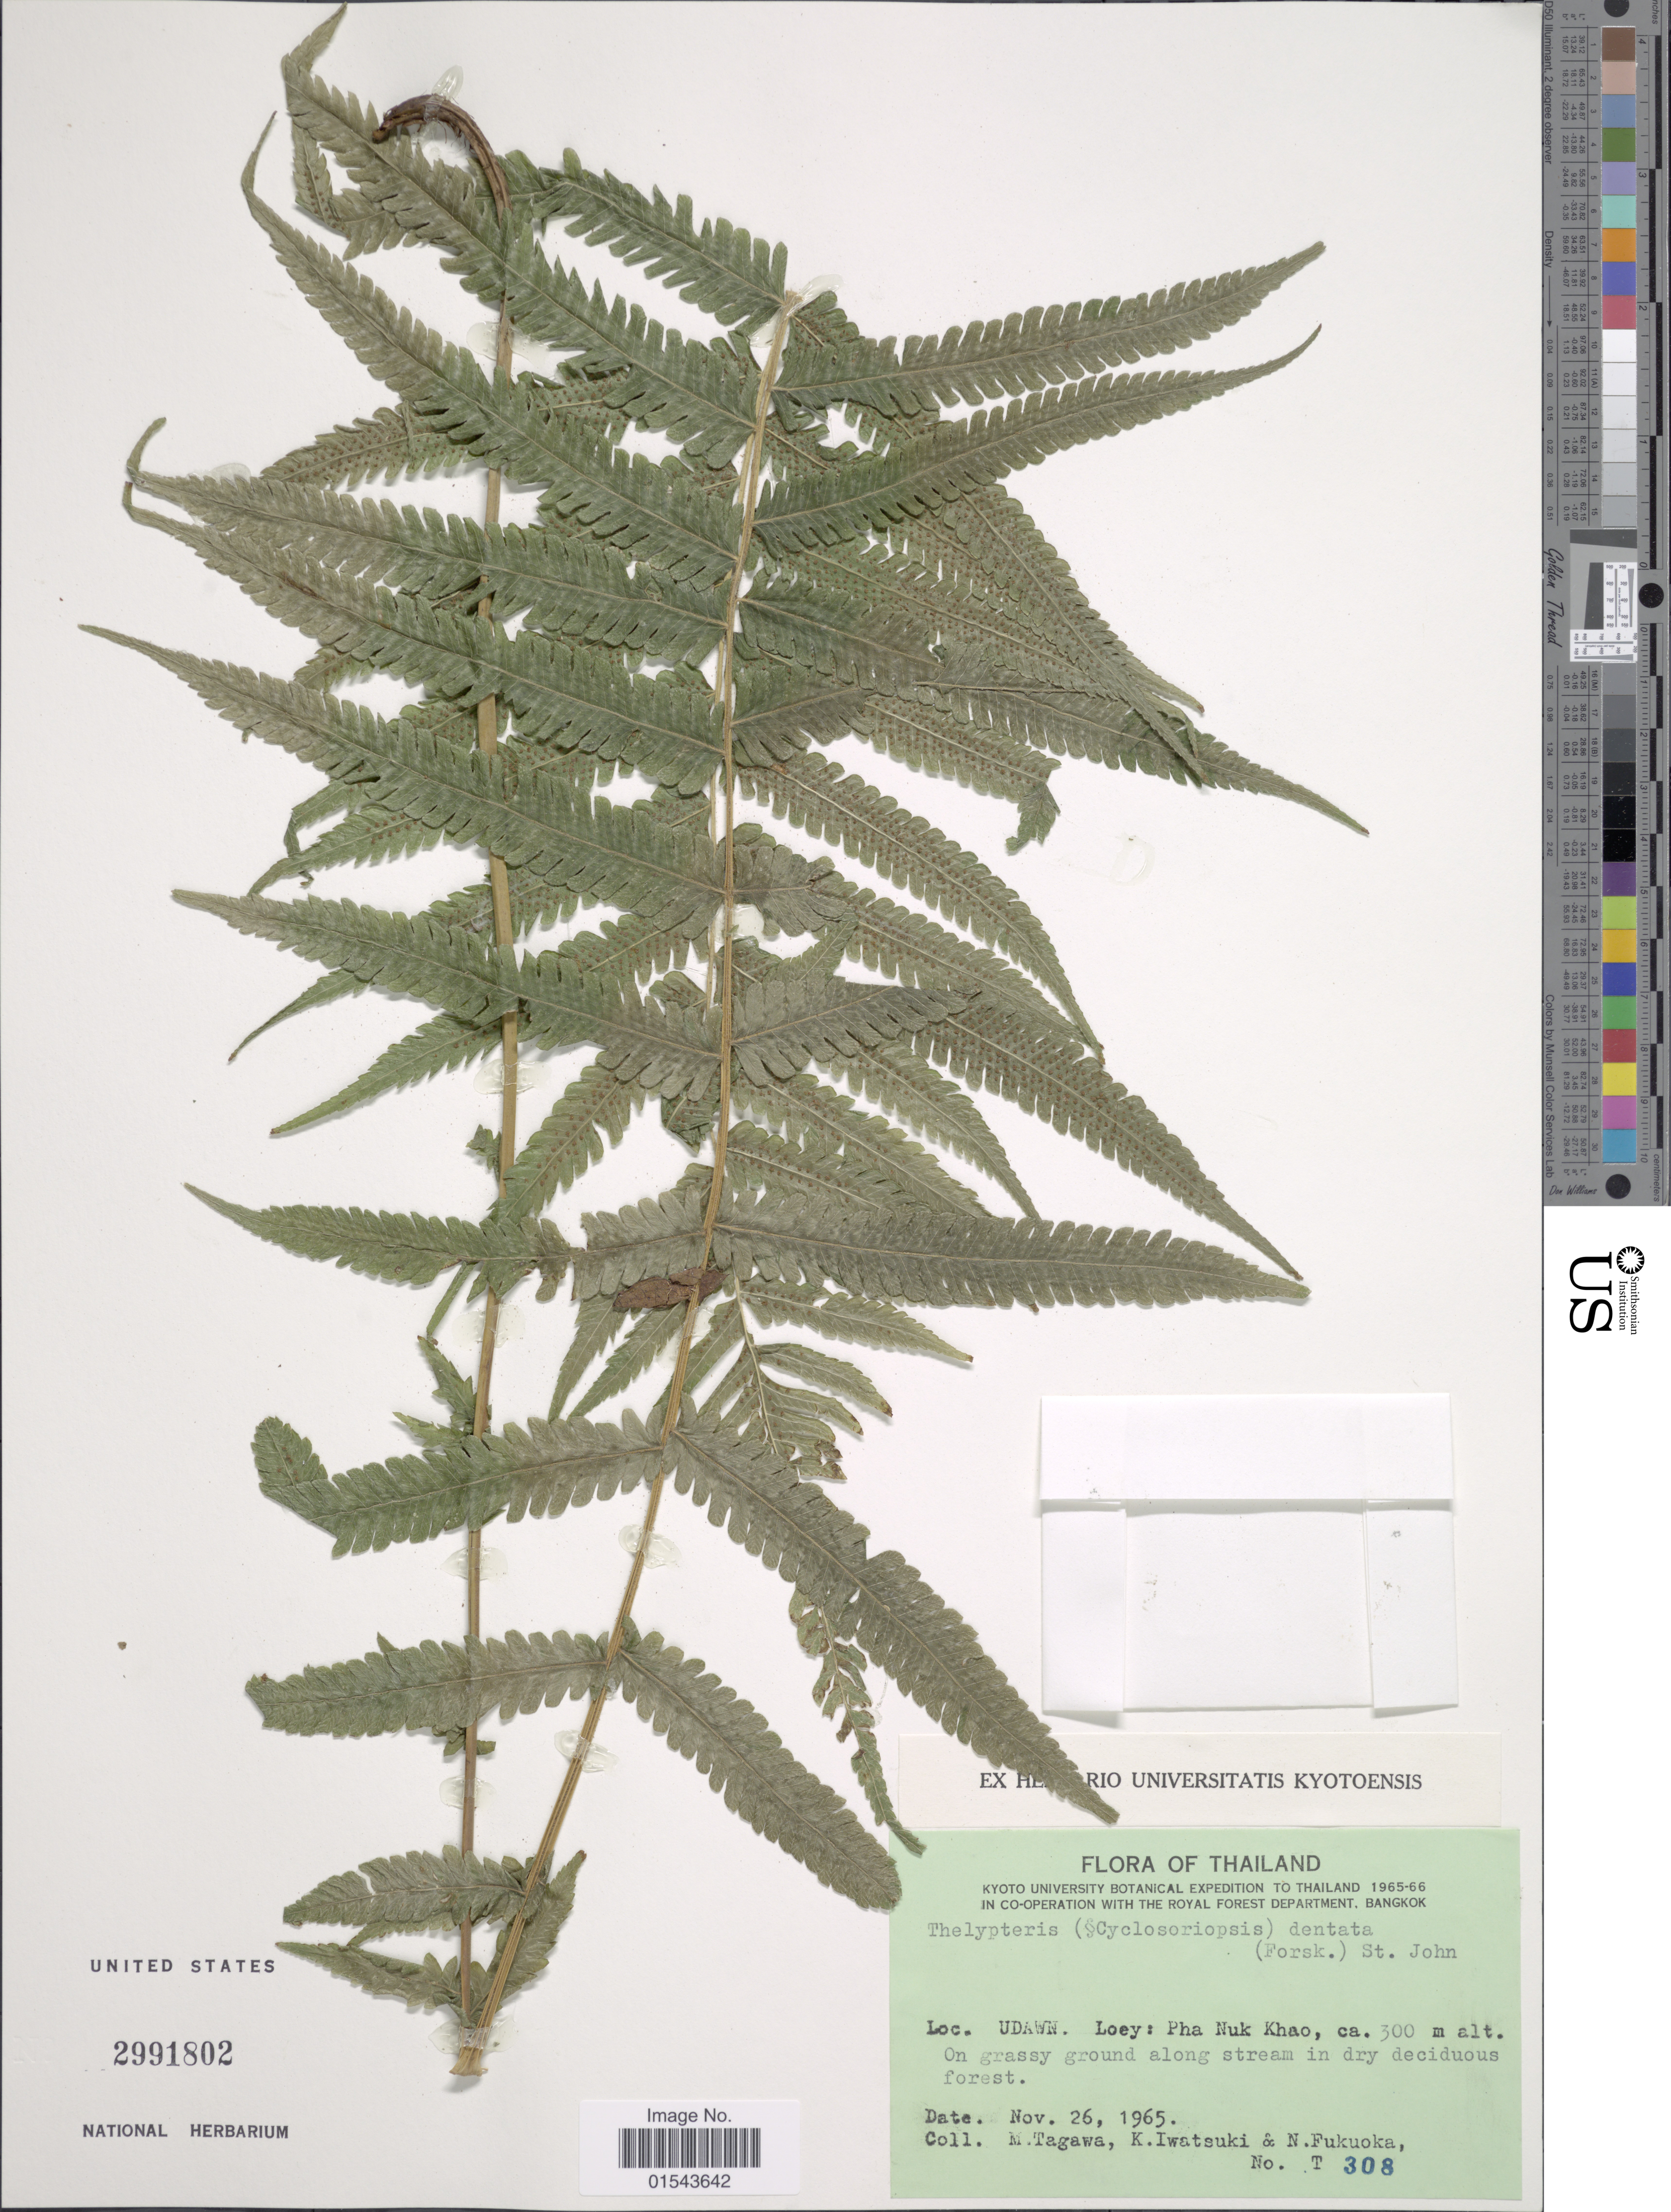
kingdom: Plantae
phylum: Tracheophyta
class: Polypodiopsida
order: Polypodiales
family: Thelypteridaceae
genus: Christella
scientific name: Christella dentata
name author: (Forssk.) Brownsey & Jermy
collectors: M. Tagawa, K. Iwatsuki & N. Fukuoka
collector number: T 308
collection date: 1965-11-26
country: Thailand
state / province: Loei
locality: Udawn: Loey, Pha Nuk Khao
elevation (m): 300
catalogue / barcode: US 2991802